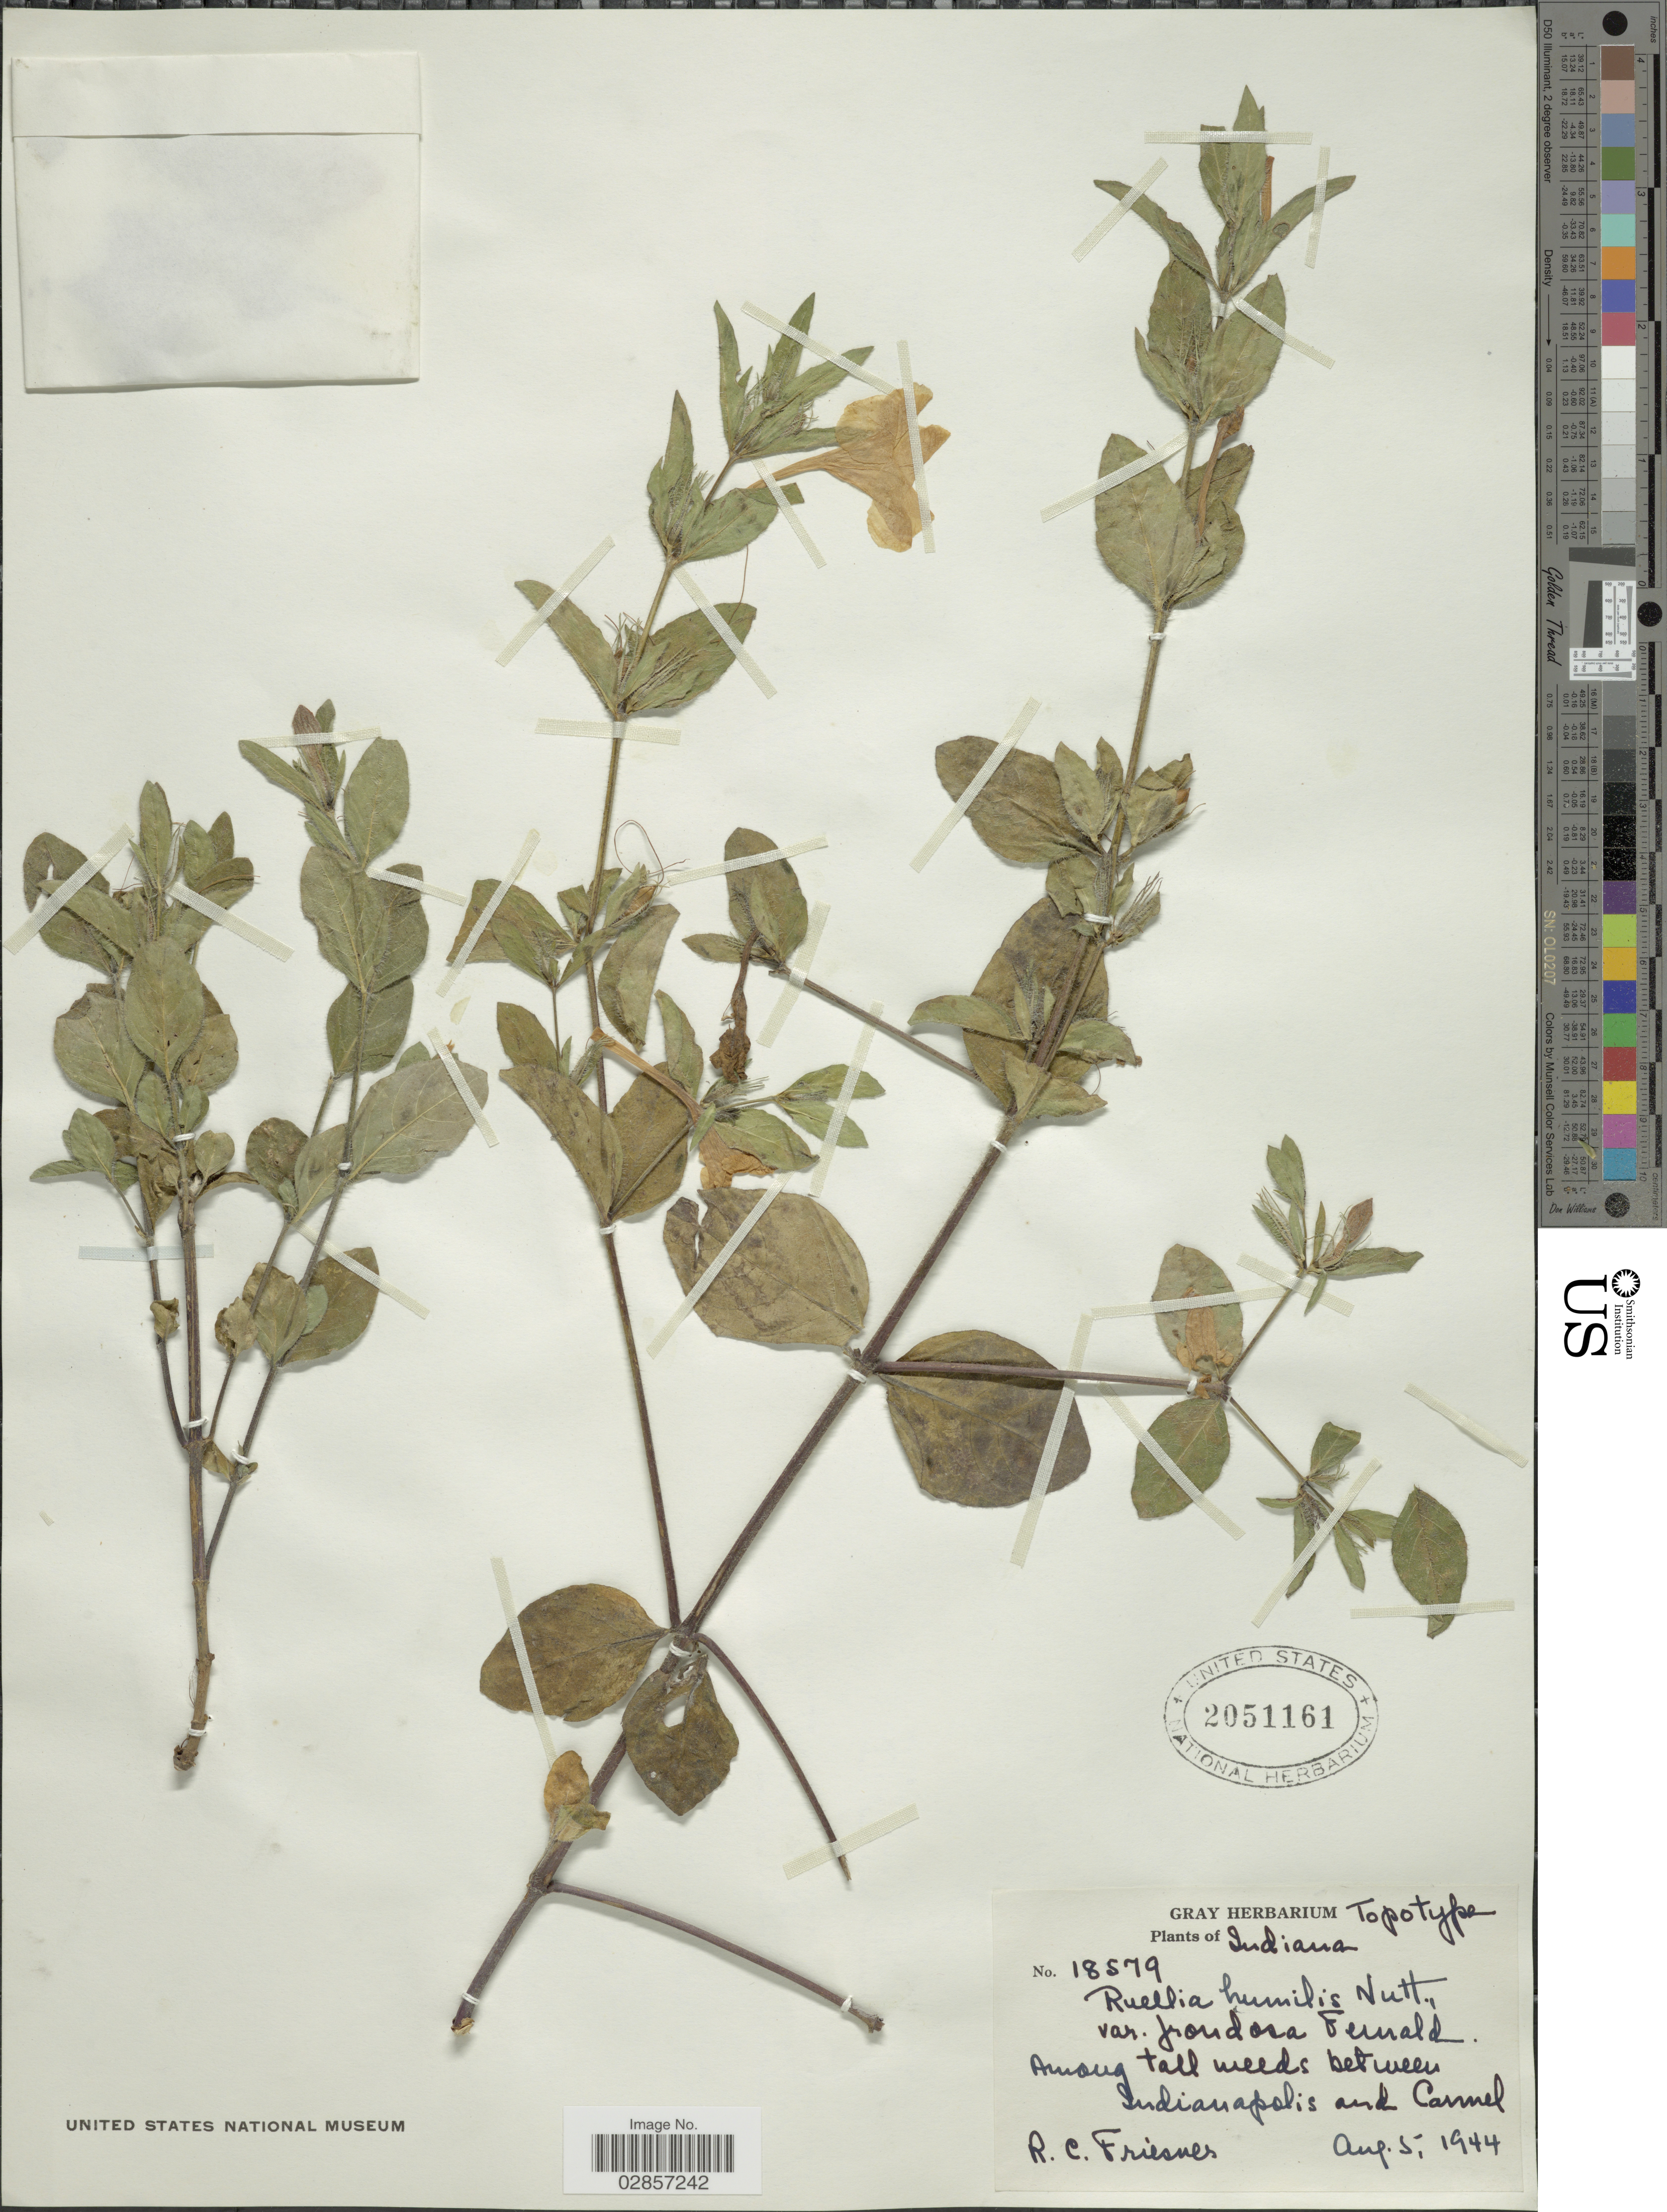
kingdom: Plantae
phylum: Tracheophyta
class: Magnoliopsida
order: Lamiales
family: Acanthaceae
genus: Ruellia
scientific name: Ruellia humilis var. frondosa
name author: Fernald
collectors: R. Friesner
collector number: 18579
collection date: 1944-08-05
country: United States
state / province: Indiana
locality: Among tall weeds between Indianapolis and Carmel.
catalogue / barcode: US 2051161